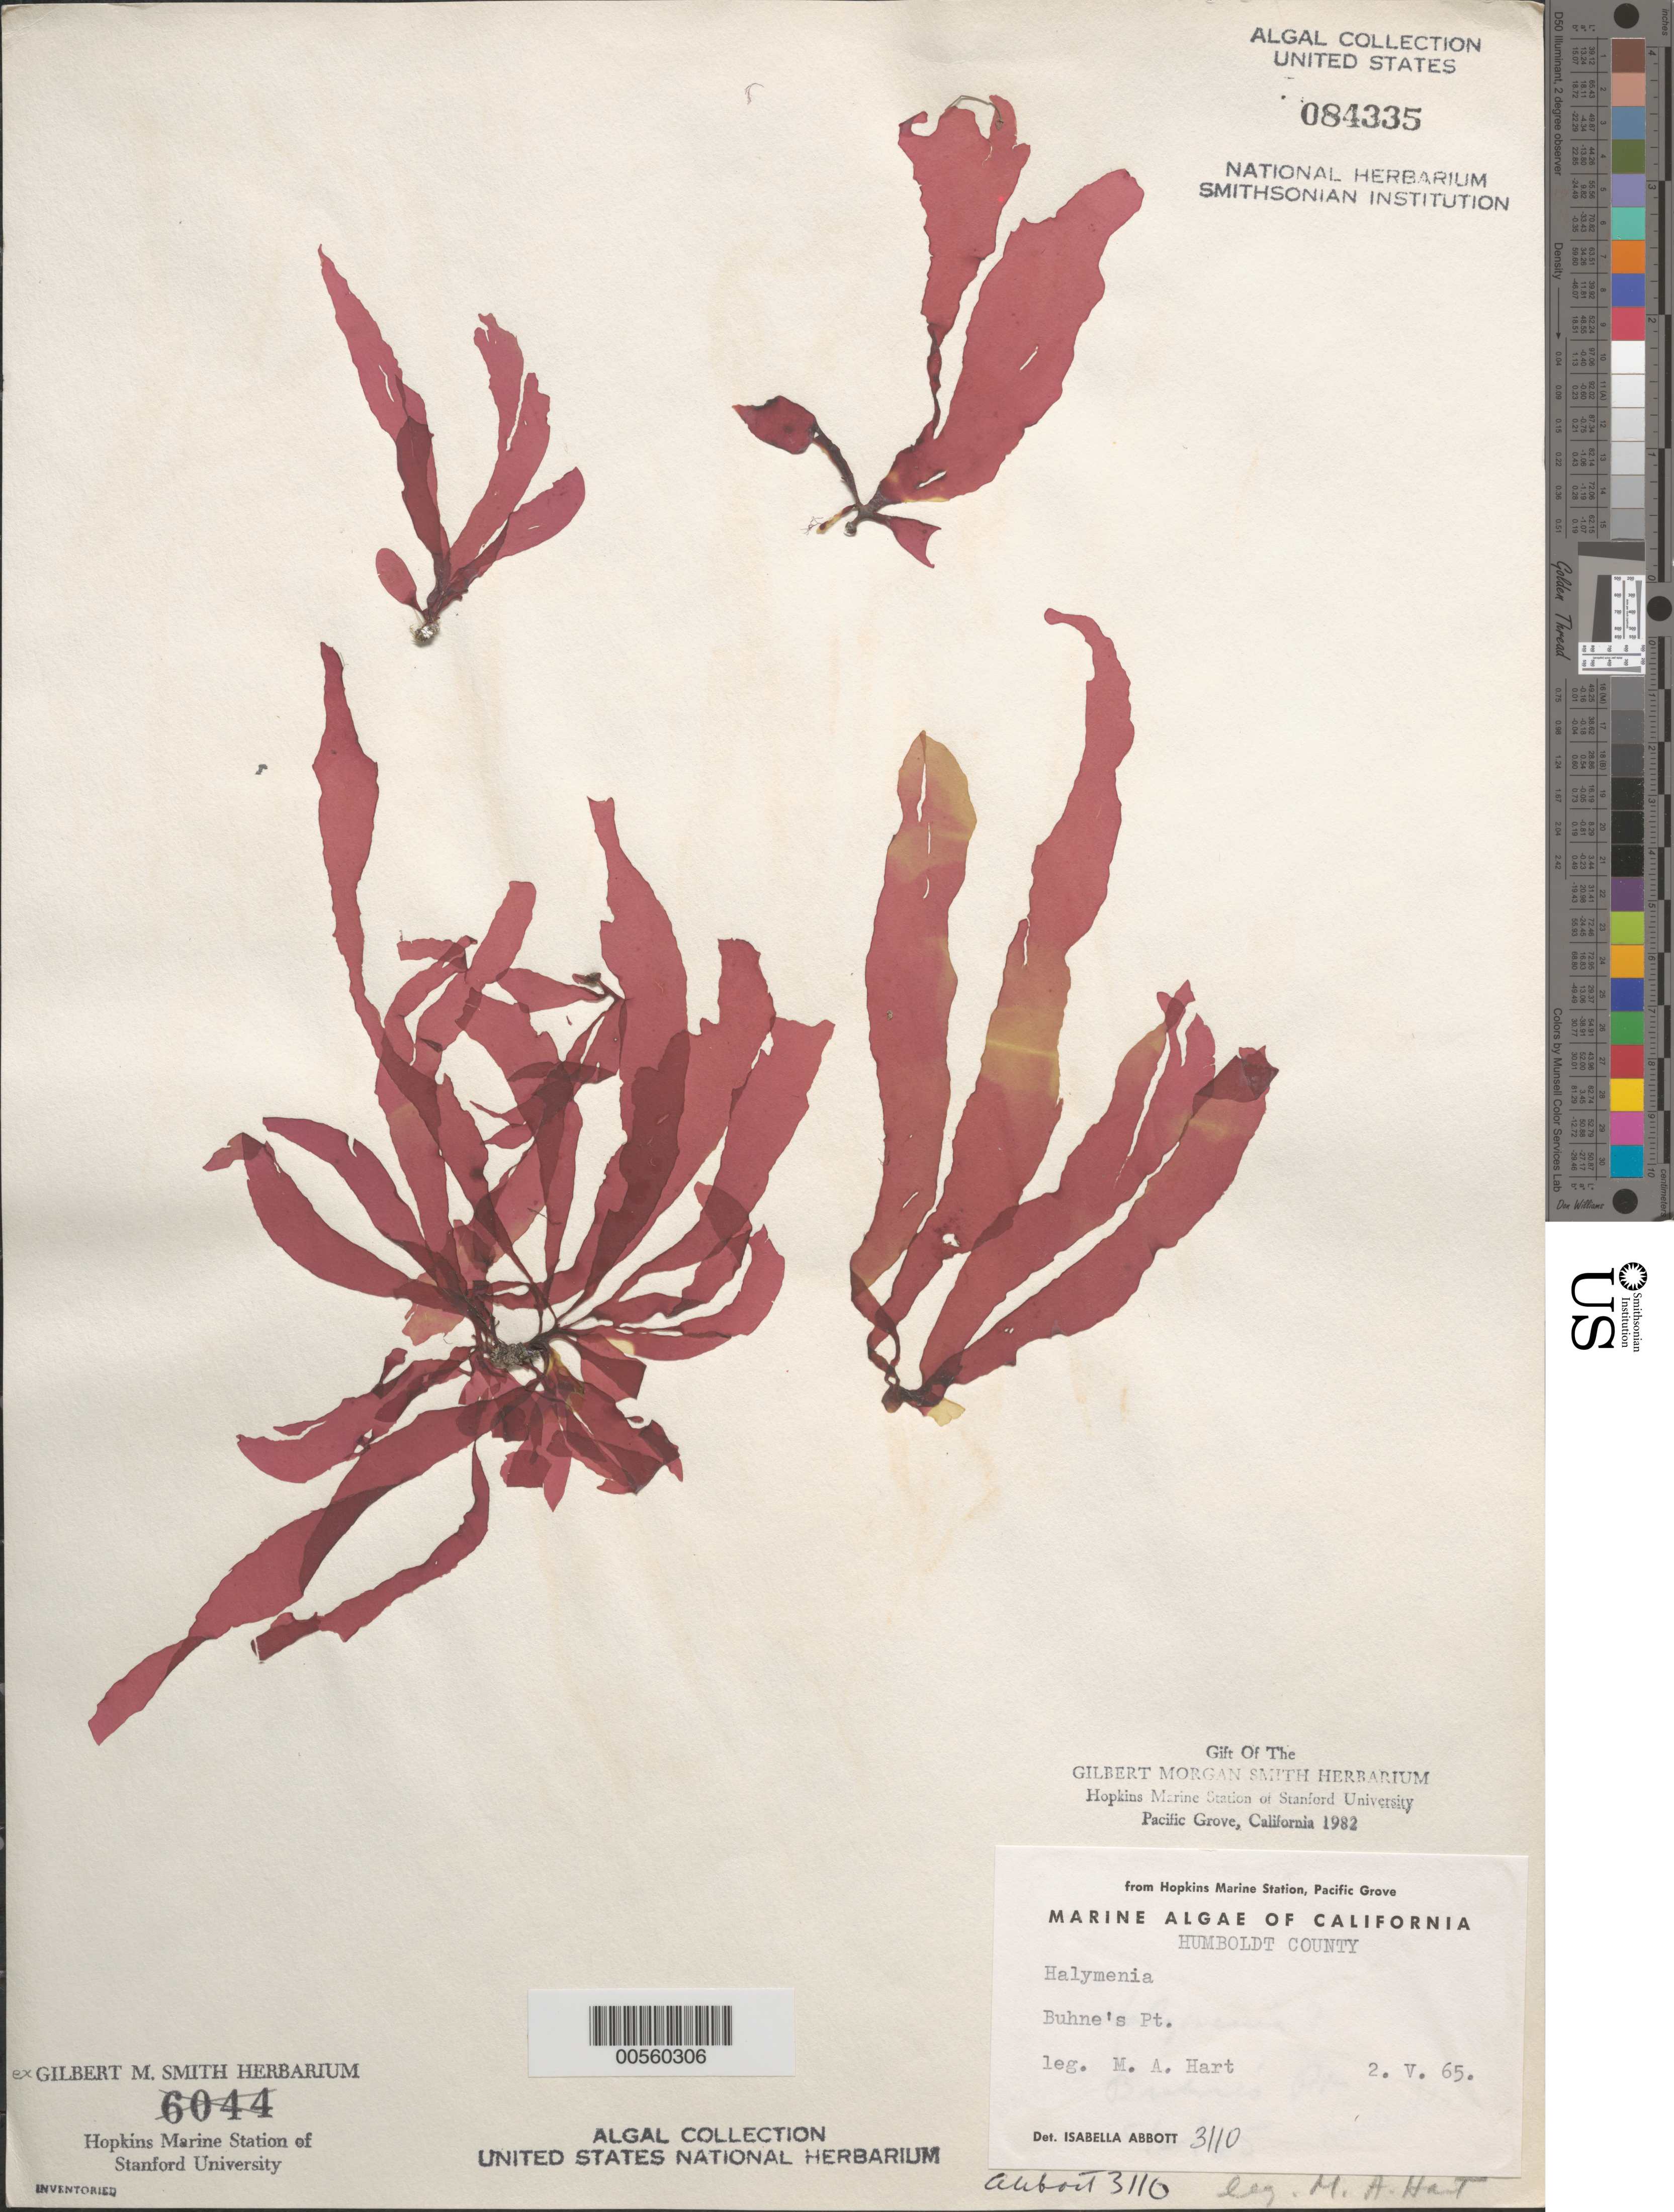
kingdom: Plantae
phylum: Rhodophyta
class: Florideophyceae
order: Halymeniales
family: Halymeniaceae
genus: Halymenia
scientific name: Halymenia sp.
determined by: Abbott, Isabella A.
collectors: M. A. Hart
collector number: IAA 3110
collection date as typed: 02 May 1965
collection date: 1965-05-02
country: United States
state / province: California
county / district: Humboldt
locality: Buhne Point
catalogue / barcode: US 84335